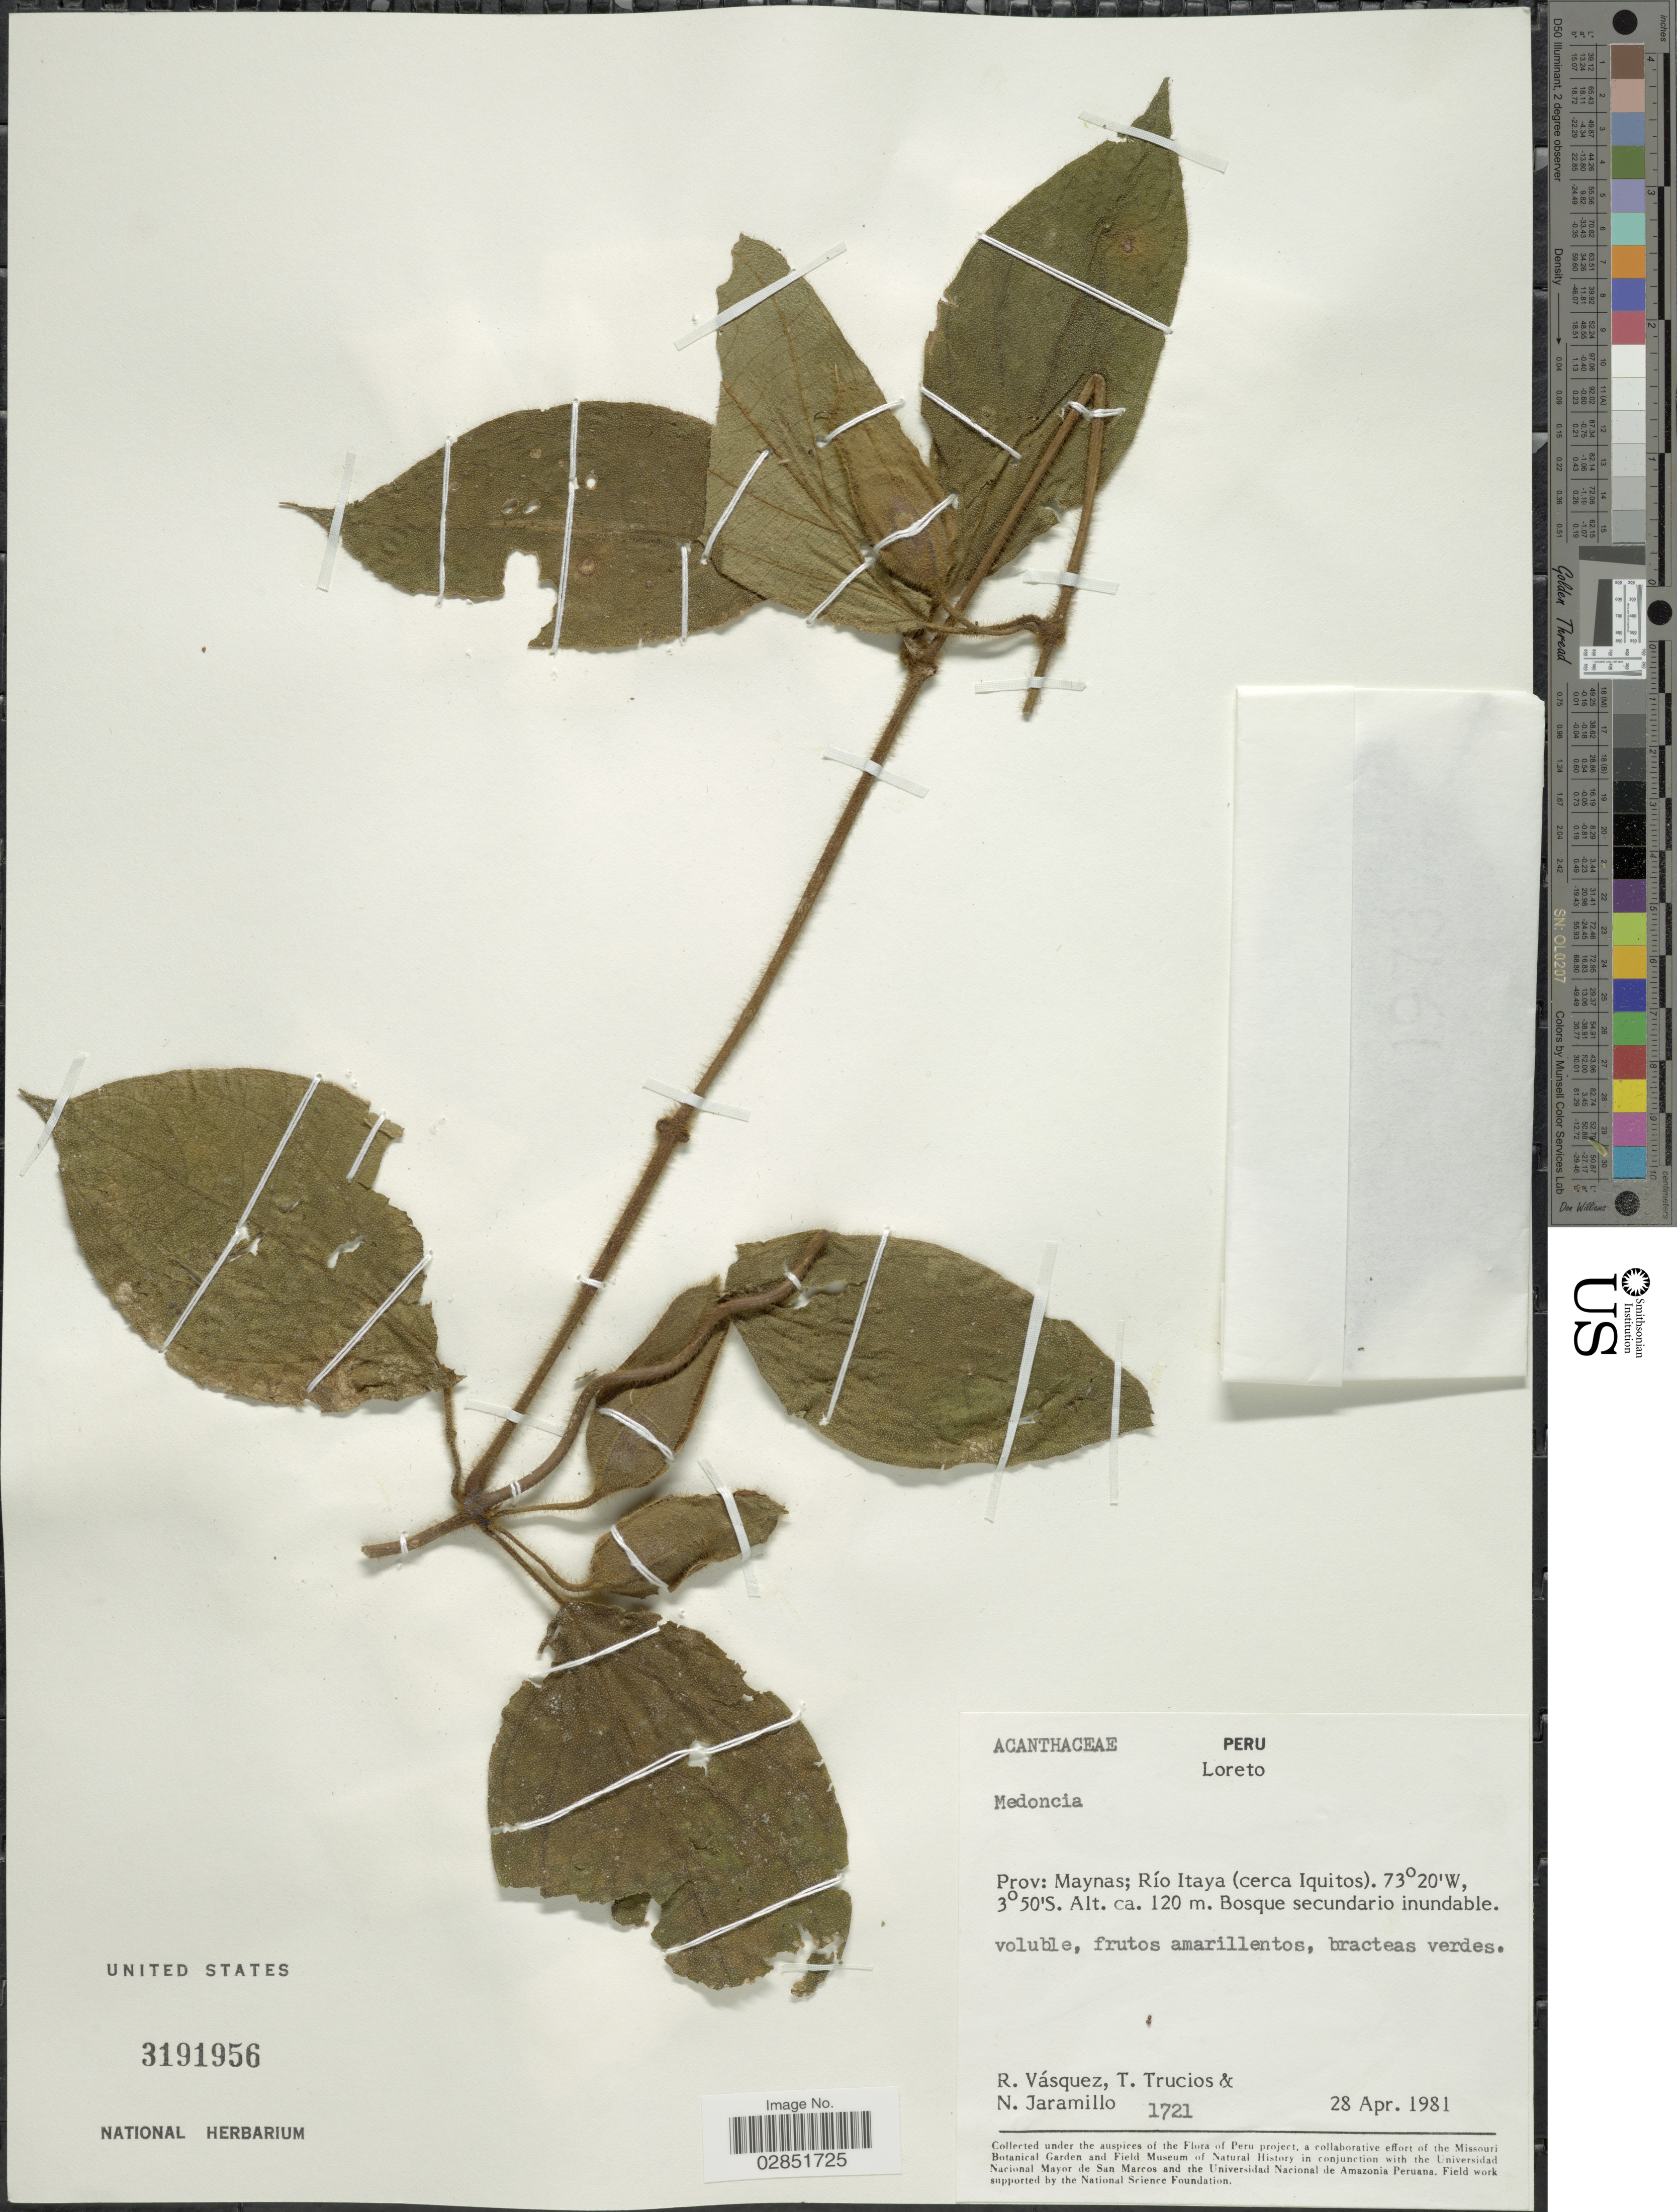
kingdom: Plantae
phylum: Tracheophyta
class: Magnoliopsida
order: Lamiales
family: Acanthaceae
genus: Mendoncia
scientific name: Mendoncia sp.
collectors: R. Vásquez, T. Trucios & N. Jaramillo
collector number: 1721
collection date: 1981-04-28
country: Peru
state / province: Loreto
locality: Prov: Maynas; Río Itaya (cerca Iquitos).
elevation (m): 120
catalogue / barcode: US 3191956